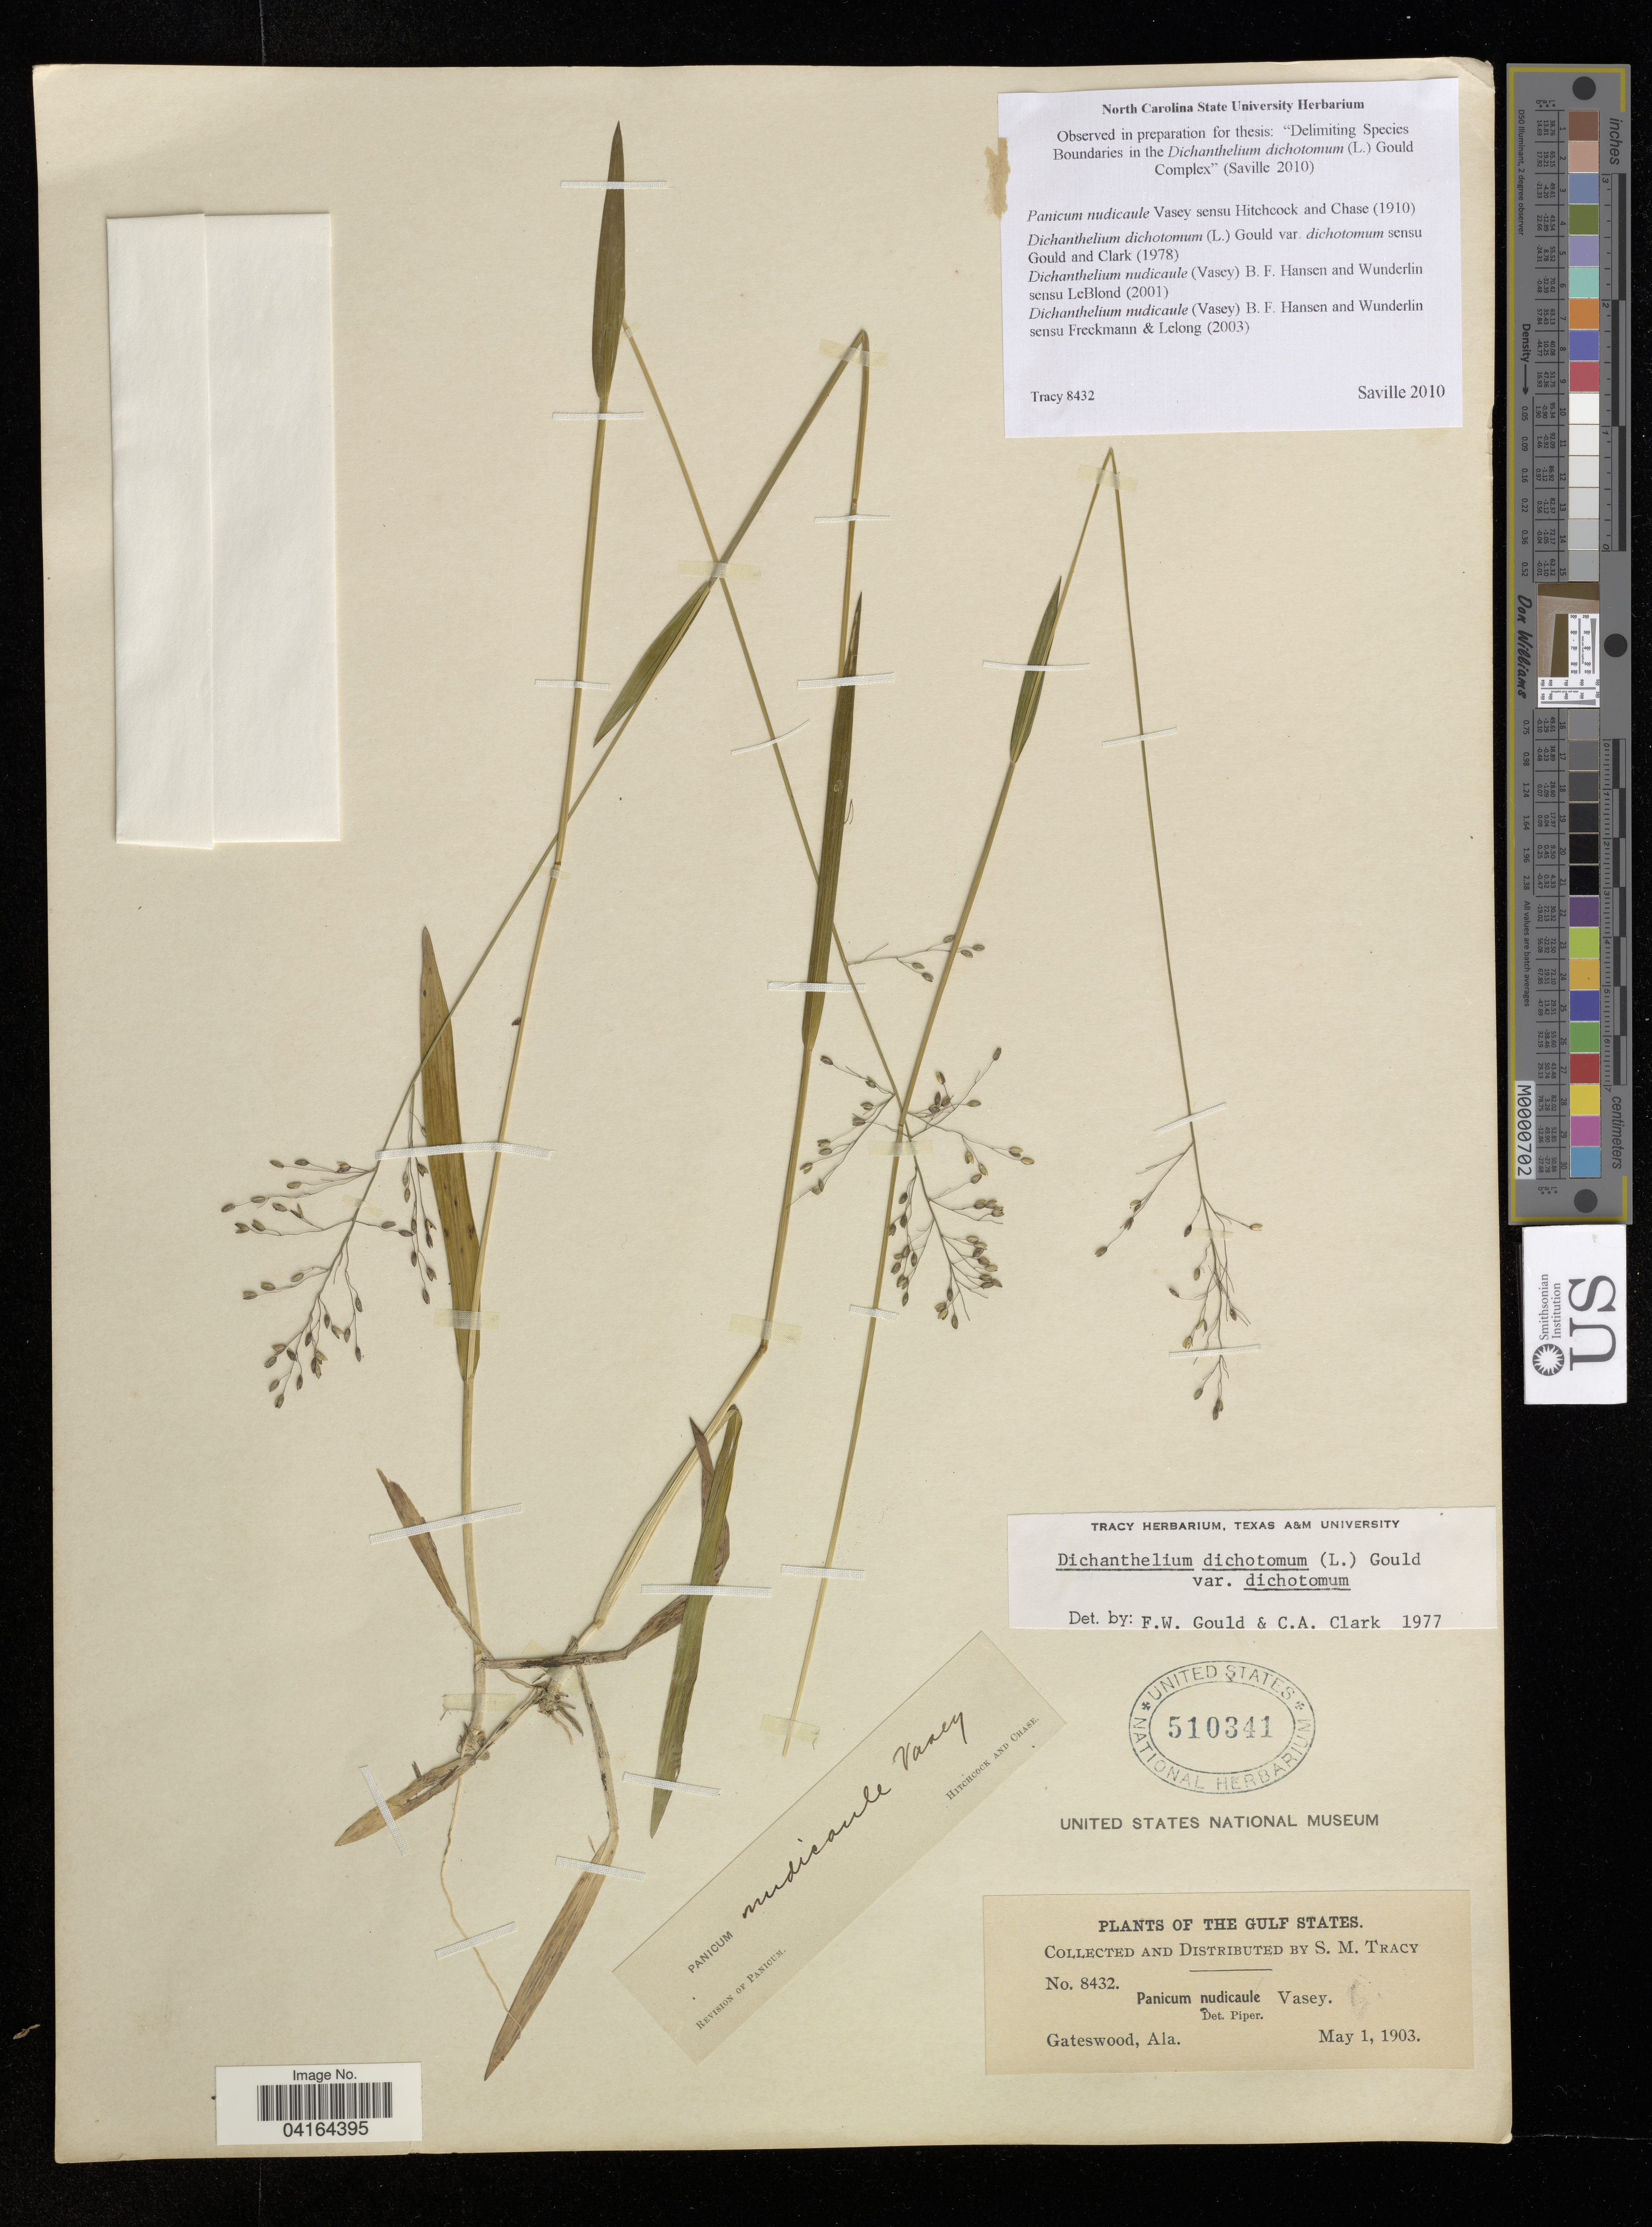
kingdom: Plantae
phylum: Tracheophyta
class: Liliopsida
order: Poales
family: Poaceae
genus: Dichanthelium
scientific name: Dichanthelium nudicaule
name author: (Vasey) B.F. Hansen & Wunderlin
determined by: Saville, A. C., (NCSC), North Carolina State University (UNITED STATES)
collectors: S. M. Tracy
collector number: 8432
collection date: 1903-05-01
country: United States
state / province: Alabama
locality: The Gulf States. Gateswood.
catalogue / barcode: US 510341